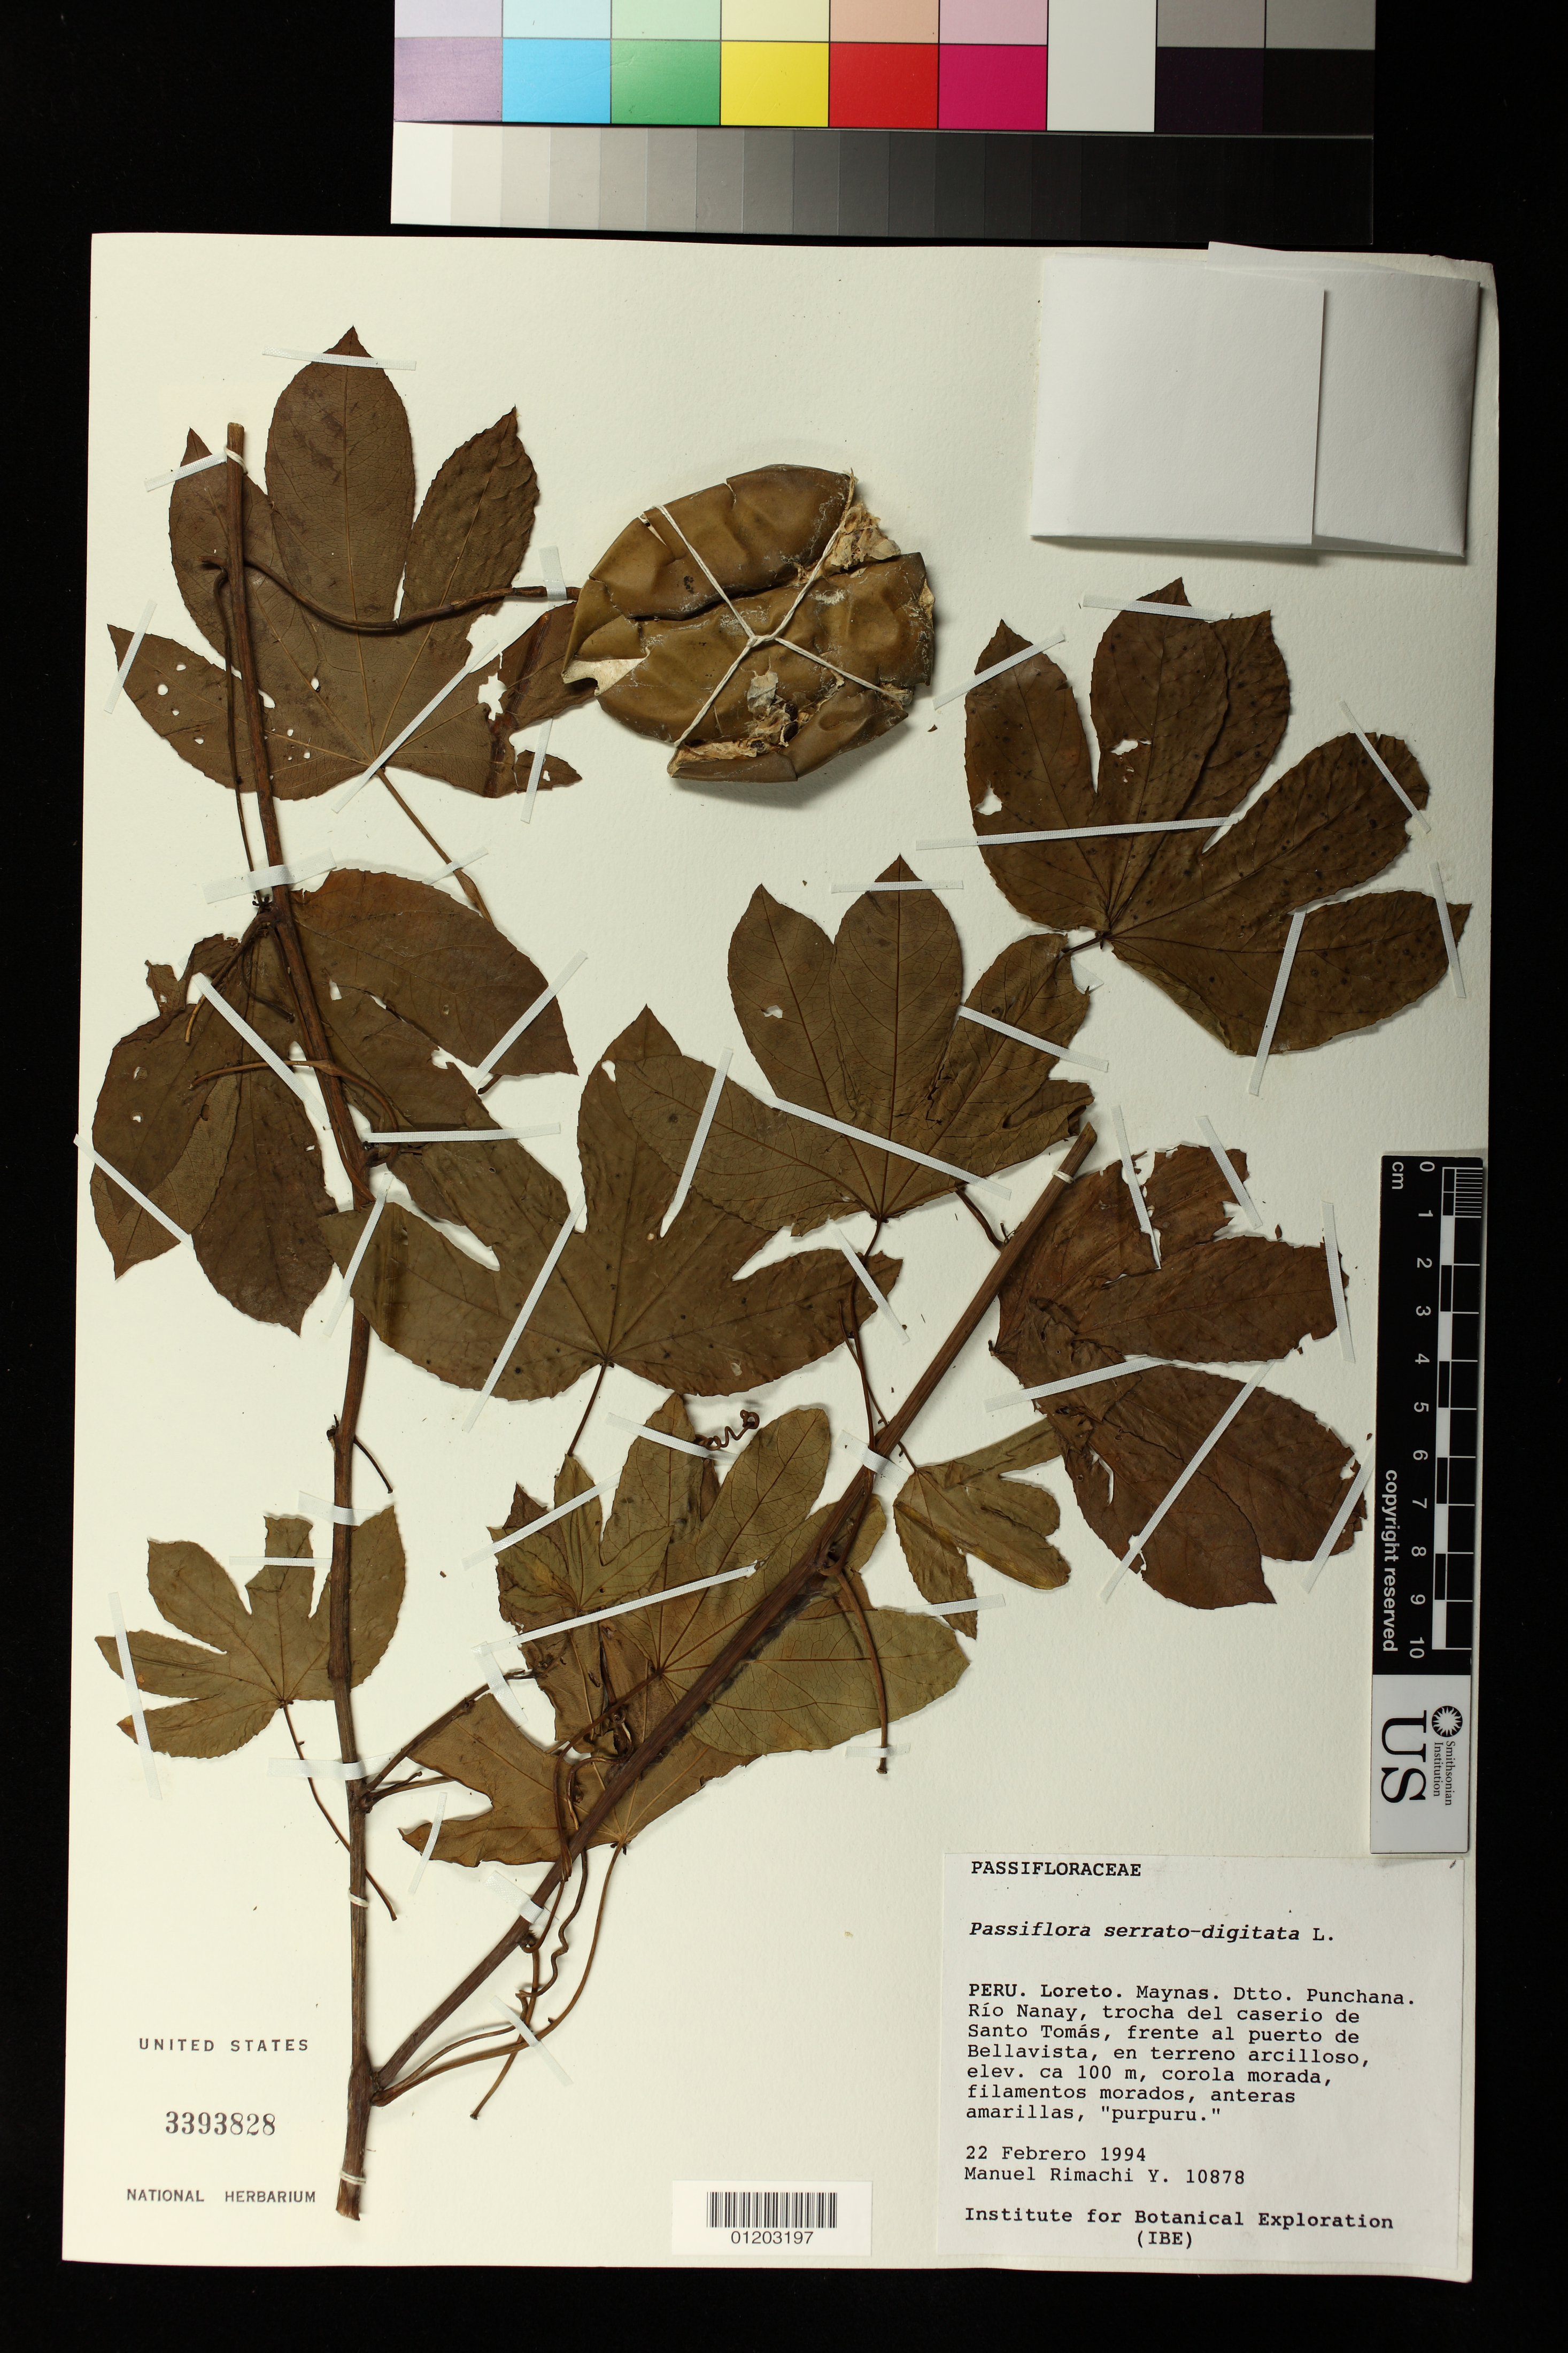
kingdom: Plantae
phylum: Tracheophyta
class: Magnoliopsida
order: Malpighiales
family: Passifloraceae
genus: Passiflora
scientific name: Passiflora serratodigitata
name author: L.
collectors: M. Rimachi Y.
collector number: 10878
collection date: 1994-02-22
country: Peru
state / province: Loreto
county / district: Maynas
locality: Dtto. Punchana. Rio Nanay, trocha del caserio de Santo Tomas, frente al puerto de Bellavista, en terreno arcilloso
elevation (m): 100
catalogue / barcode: US 3393828